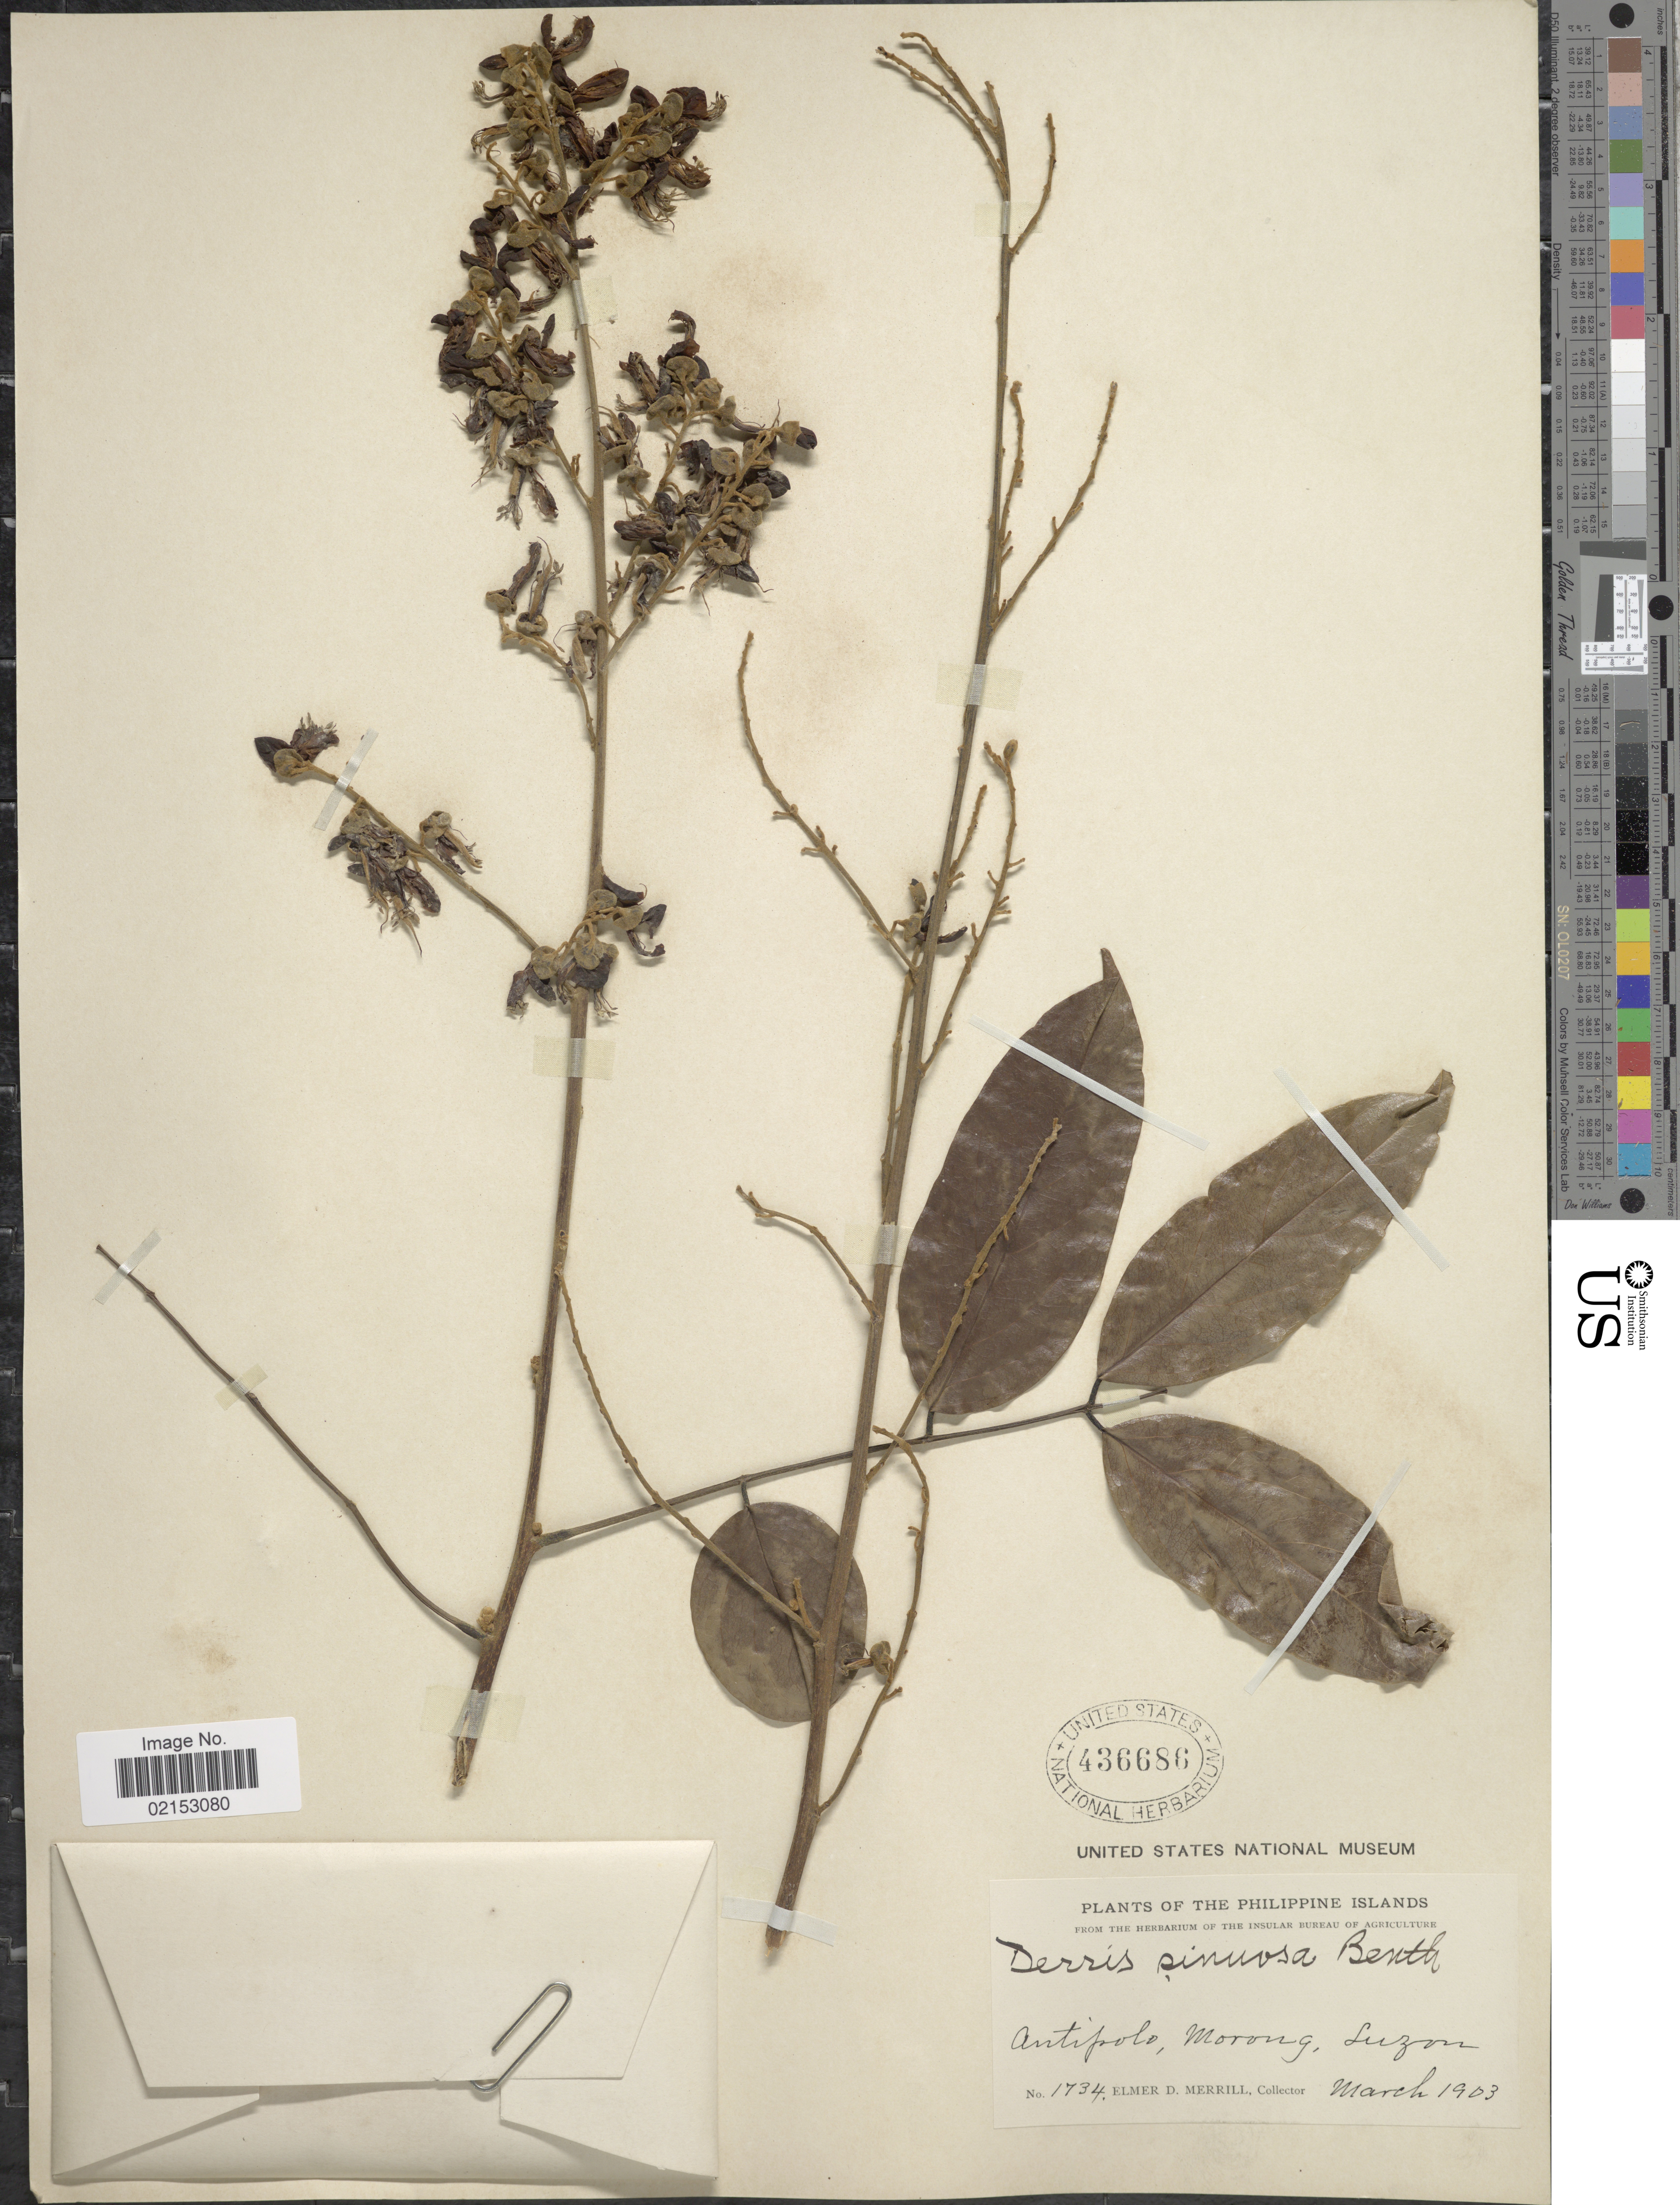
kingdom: Plantae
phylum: Tracheophyta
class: Magnoliopsida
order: Fabales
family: Fabaceae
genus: Aganope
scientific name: Aganope heptaphylla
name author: (L.) Polhill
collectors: E. D. Merrill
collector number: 1734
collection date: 1903-03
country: Philippines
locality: The Philippine Islands, Antipolo, Morong, Luzon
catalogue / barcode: US 436686